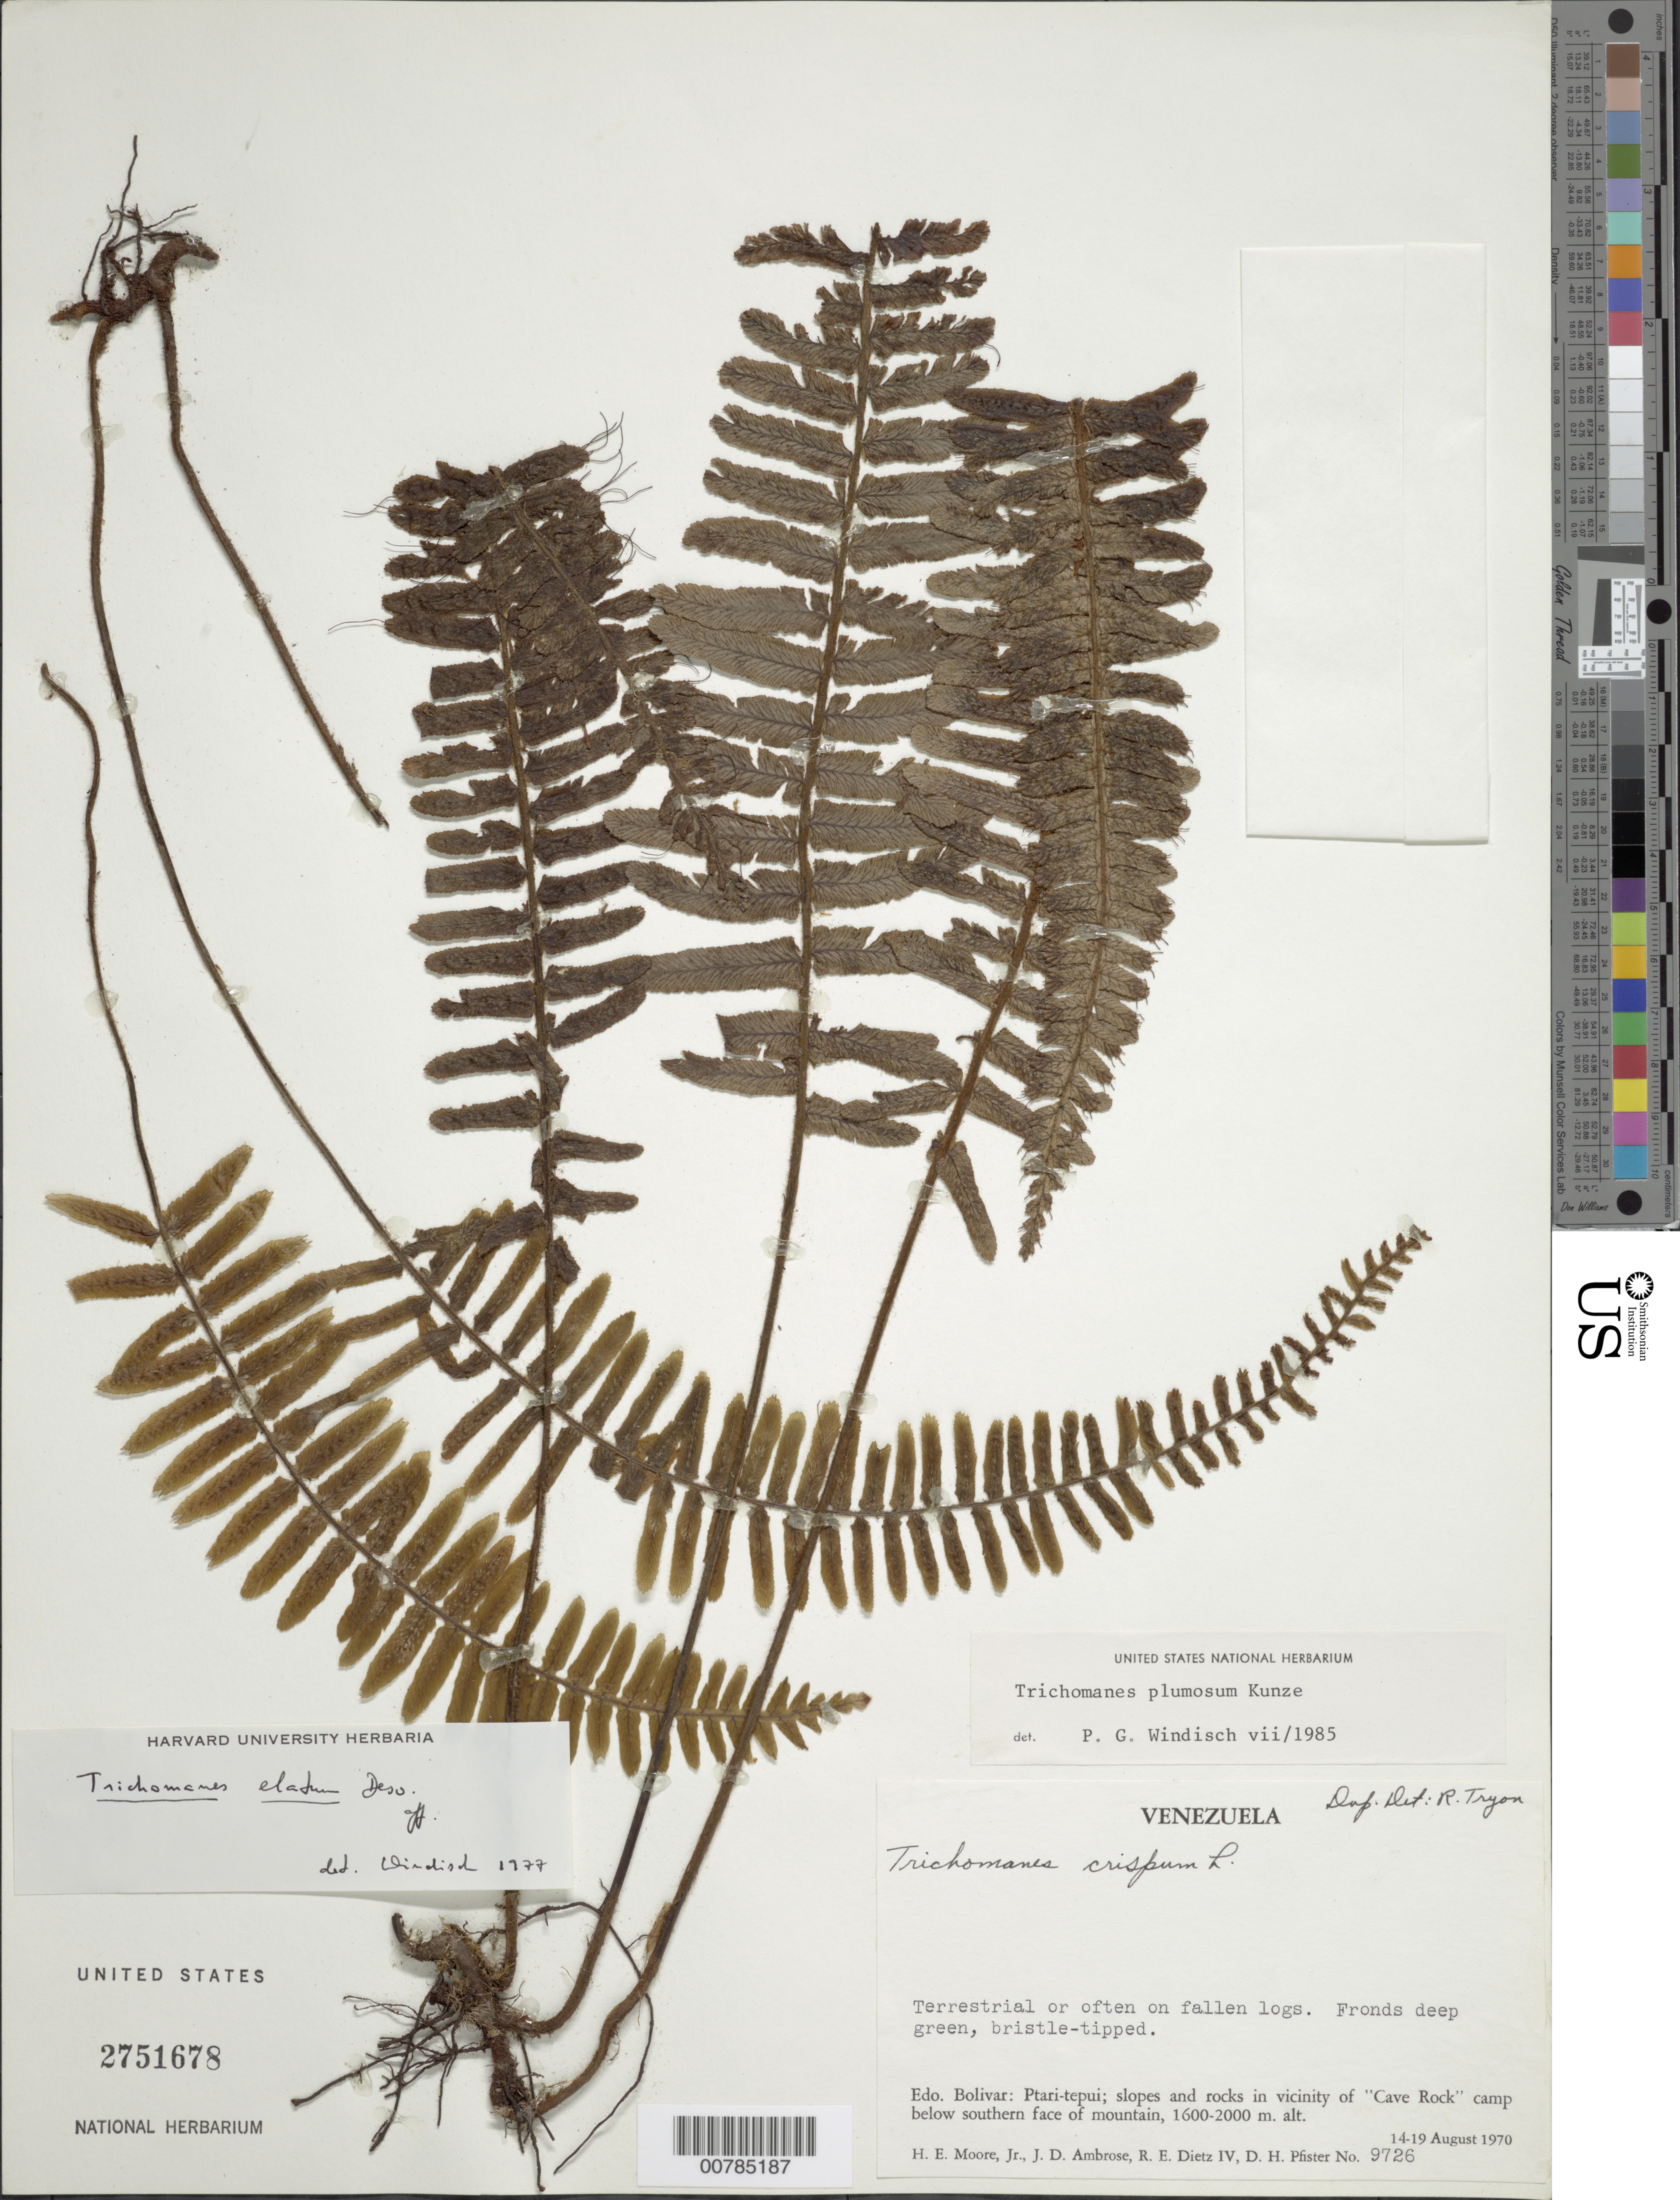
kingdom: Plantae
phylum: Tracheophyta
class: Polypodiopsida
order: Hymenophyllales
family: Hymenophyllaceae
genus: Trichomanes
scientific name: Trichomanes plumosum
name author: Kunze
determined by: Windisch, Paulo Guenter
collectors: H. E. Moore, J. D. Ambrose, R. Dietz & D. H. Pfister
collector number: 9726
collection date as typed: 14-Aug-70 to 19-Aug-70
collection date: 1970-08-14/1970-08-19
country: Venezuela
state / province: Bolívar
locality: Ptari-tepuí, vicinity of "Cave Rock" camp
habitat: Slopes and rocks below southern face of mountain; among mosses on tree trunks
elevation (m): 1600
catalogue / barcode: US 2751678